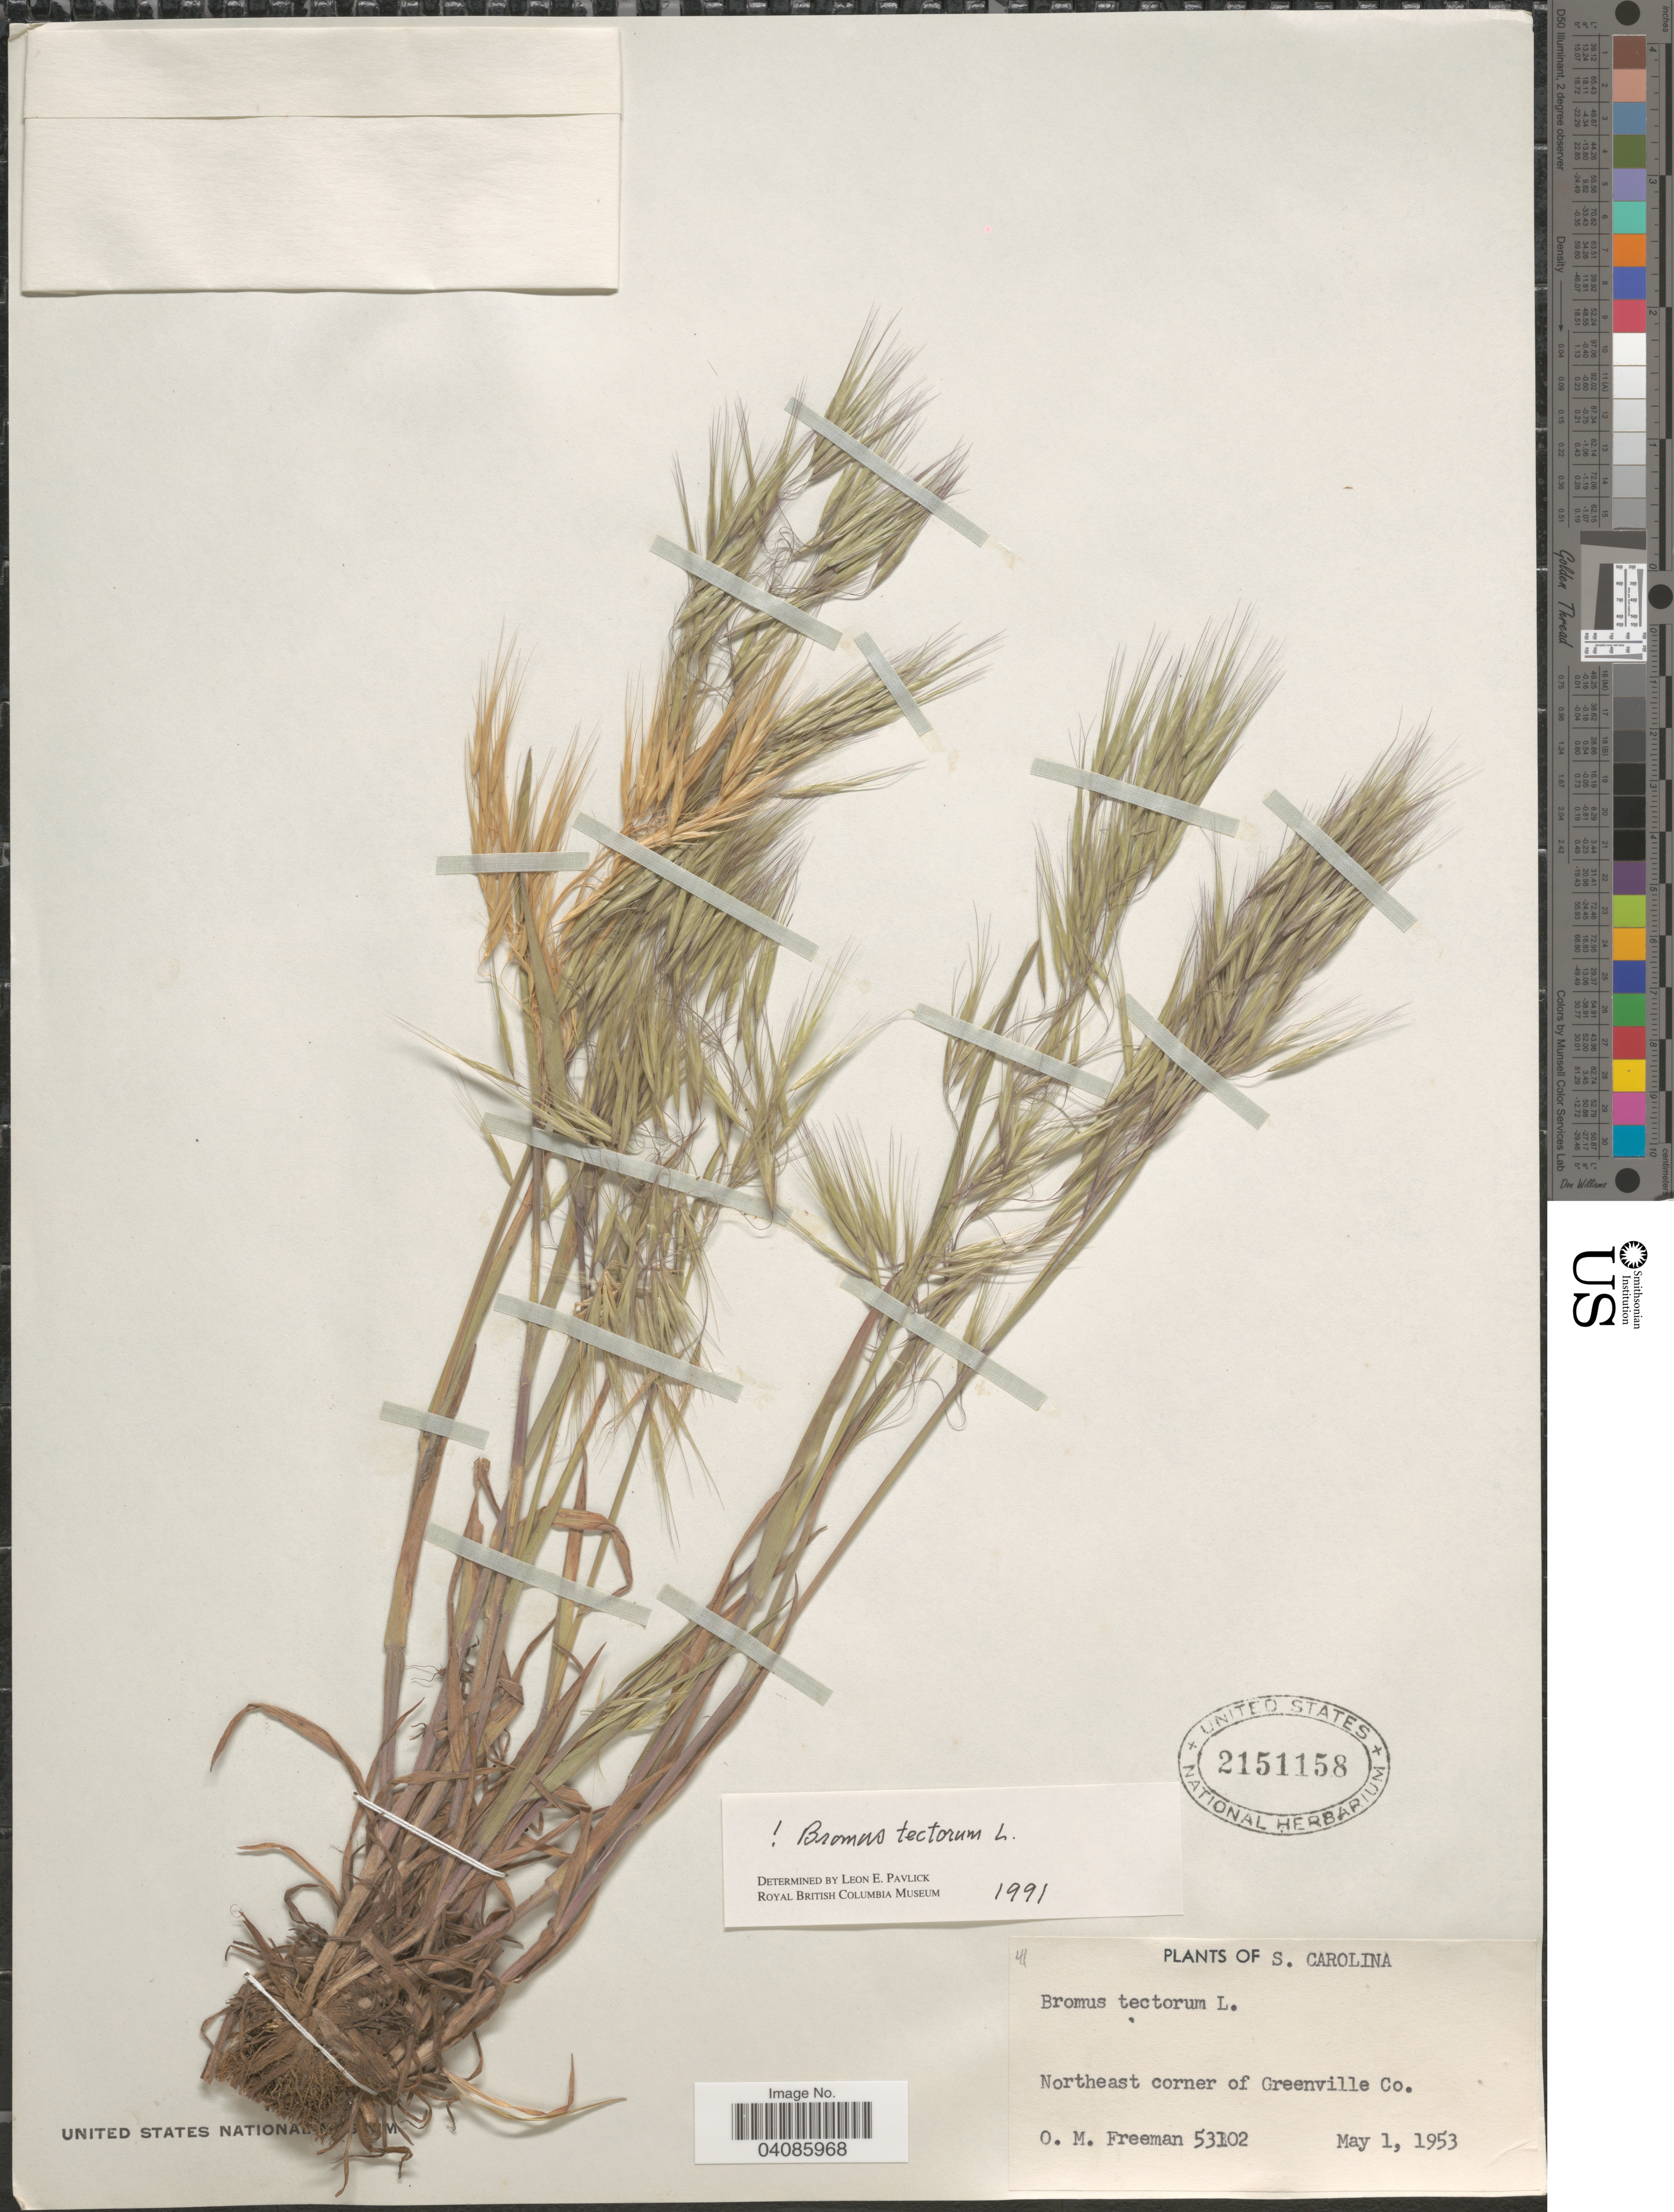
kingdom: Plantae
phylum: Tracheophyta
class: Liliopsida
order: Poales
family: Poaceae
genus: Bromus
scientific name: Bromus tectorum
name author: L.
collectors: O. Freeman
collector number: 53102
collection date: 1953-05-01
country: United States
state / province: South Carolina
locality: Northeast corner of Greenville Co.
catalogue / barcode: US 2151158